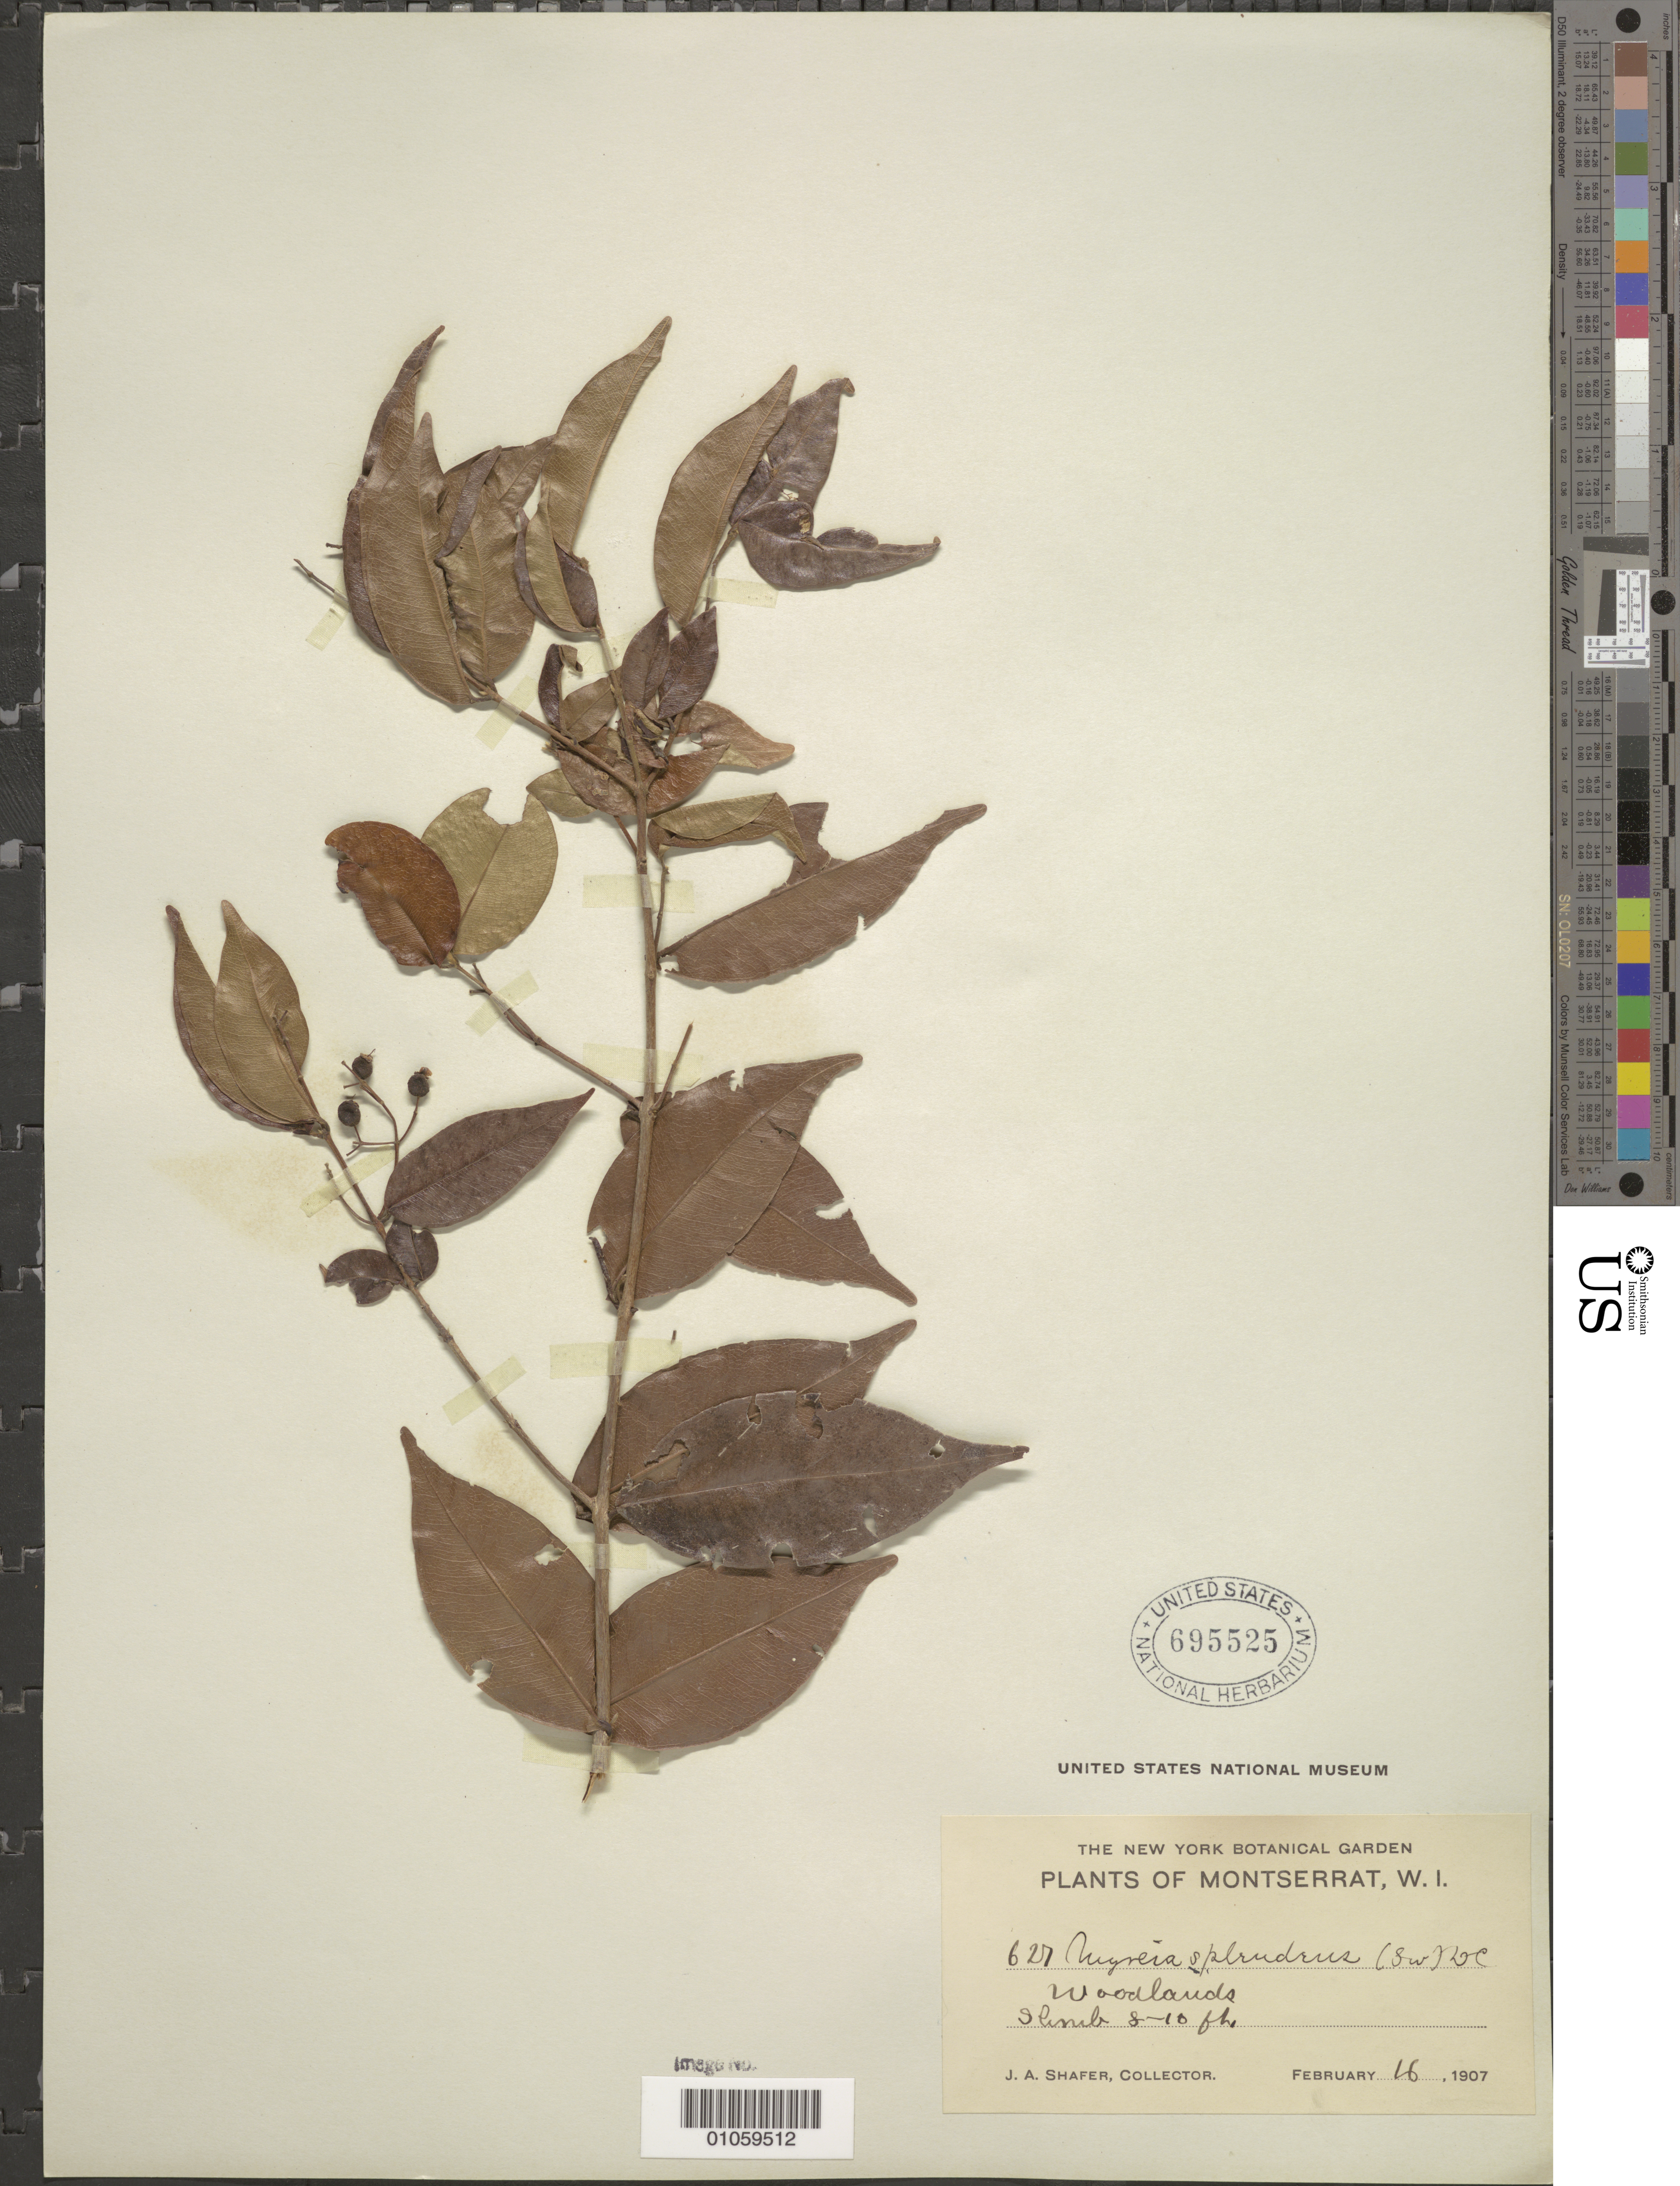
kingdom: Plantae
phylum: Tracheophyta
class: Magnoliopsida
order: Myrtales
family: Myrtaceae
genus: Myrcia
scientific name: Myrcia splendens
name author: (Sw.) DC.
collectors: J. A. Shafer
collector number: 627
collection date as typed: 16 Feb 1907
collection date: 1907-02-16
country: Montserrat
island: Montserrat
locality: Woodlands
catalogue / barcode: US 695525